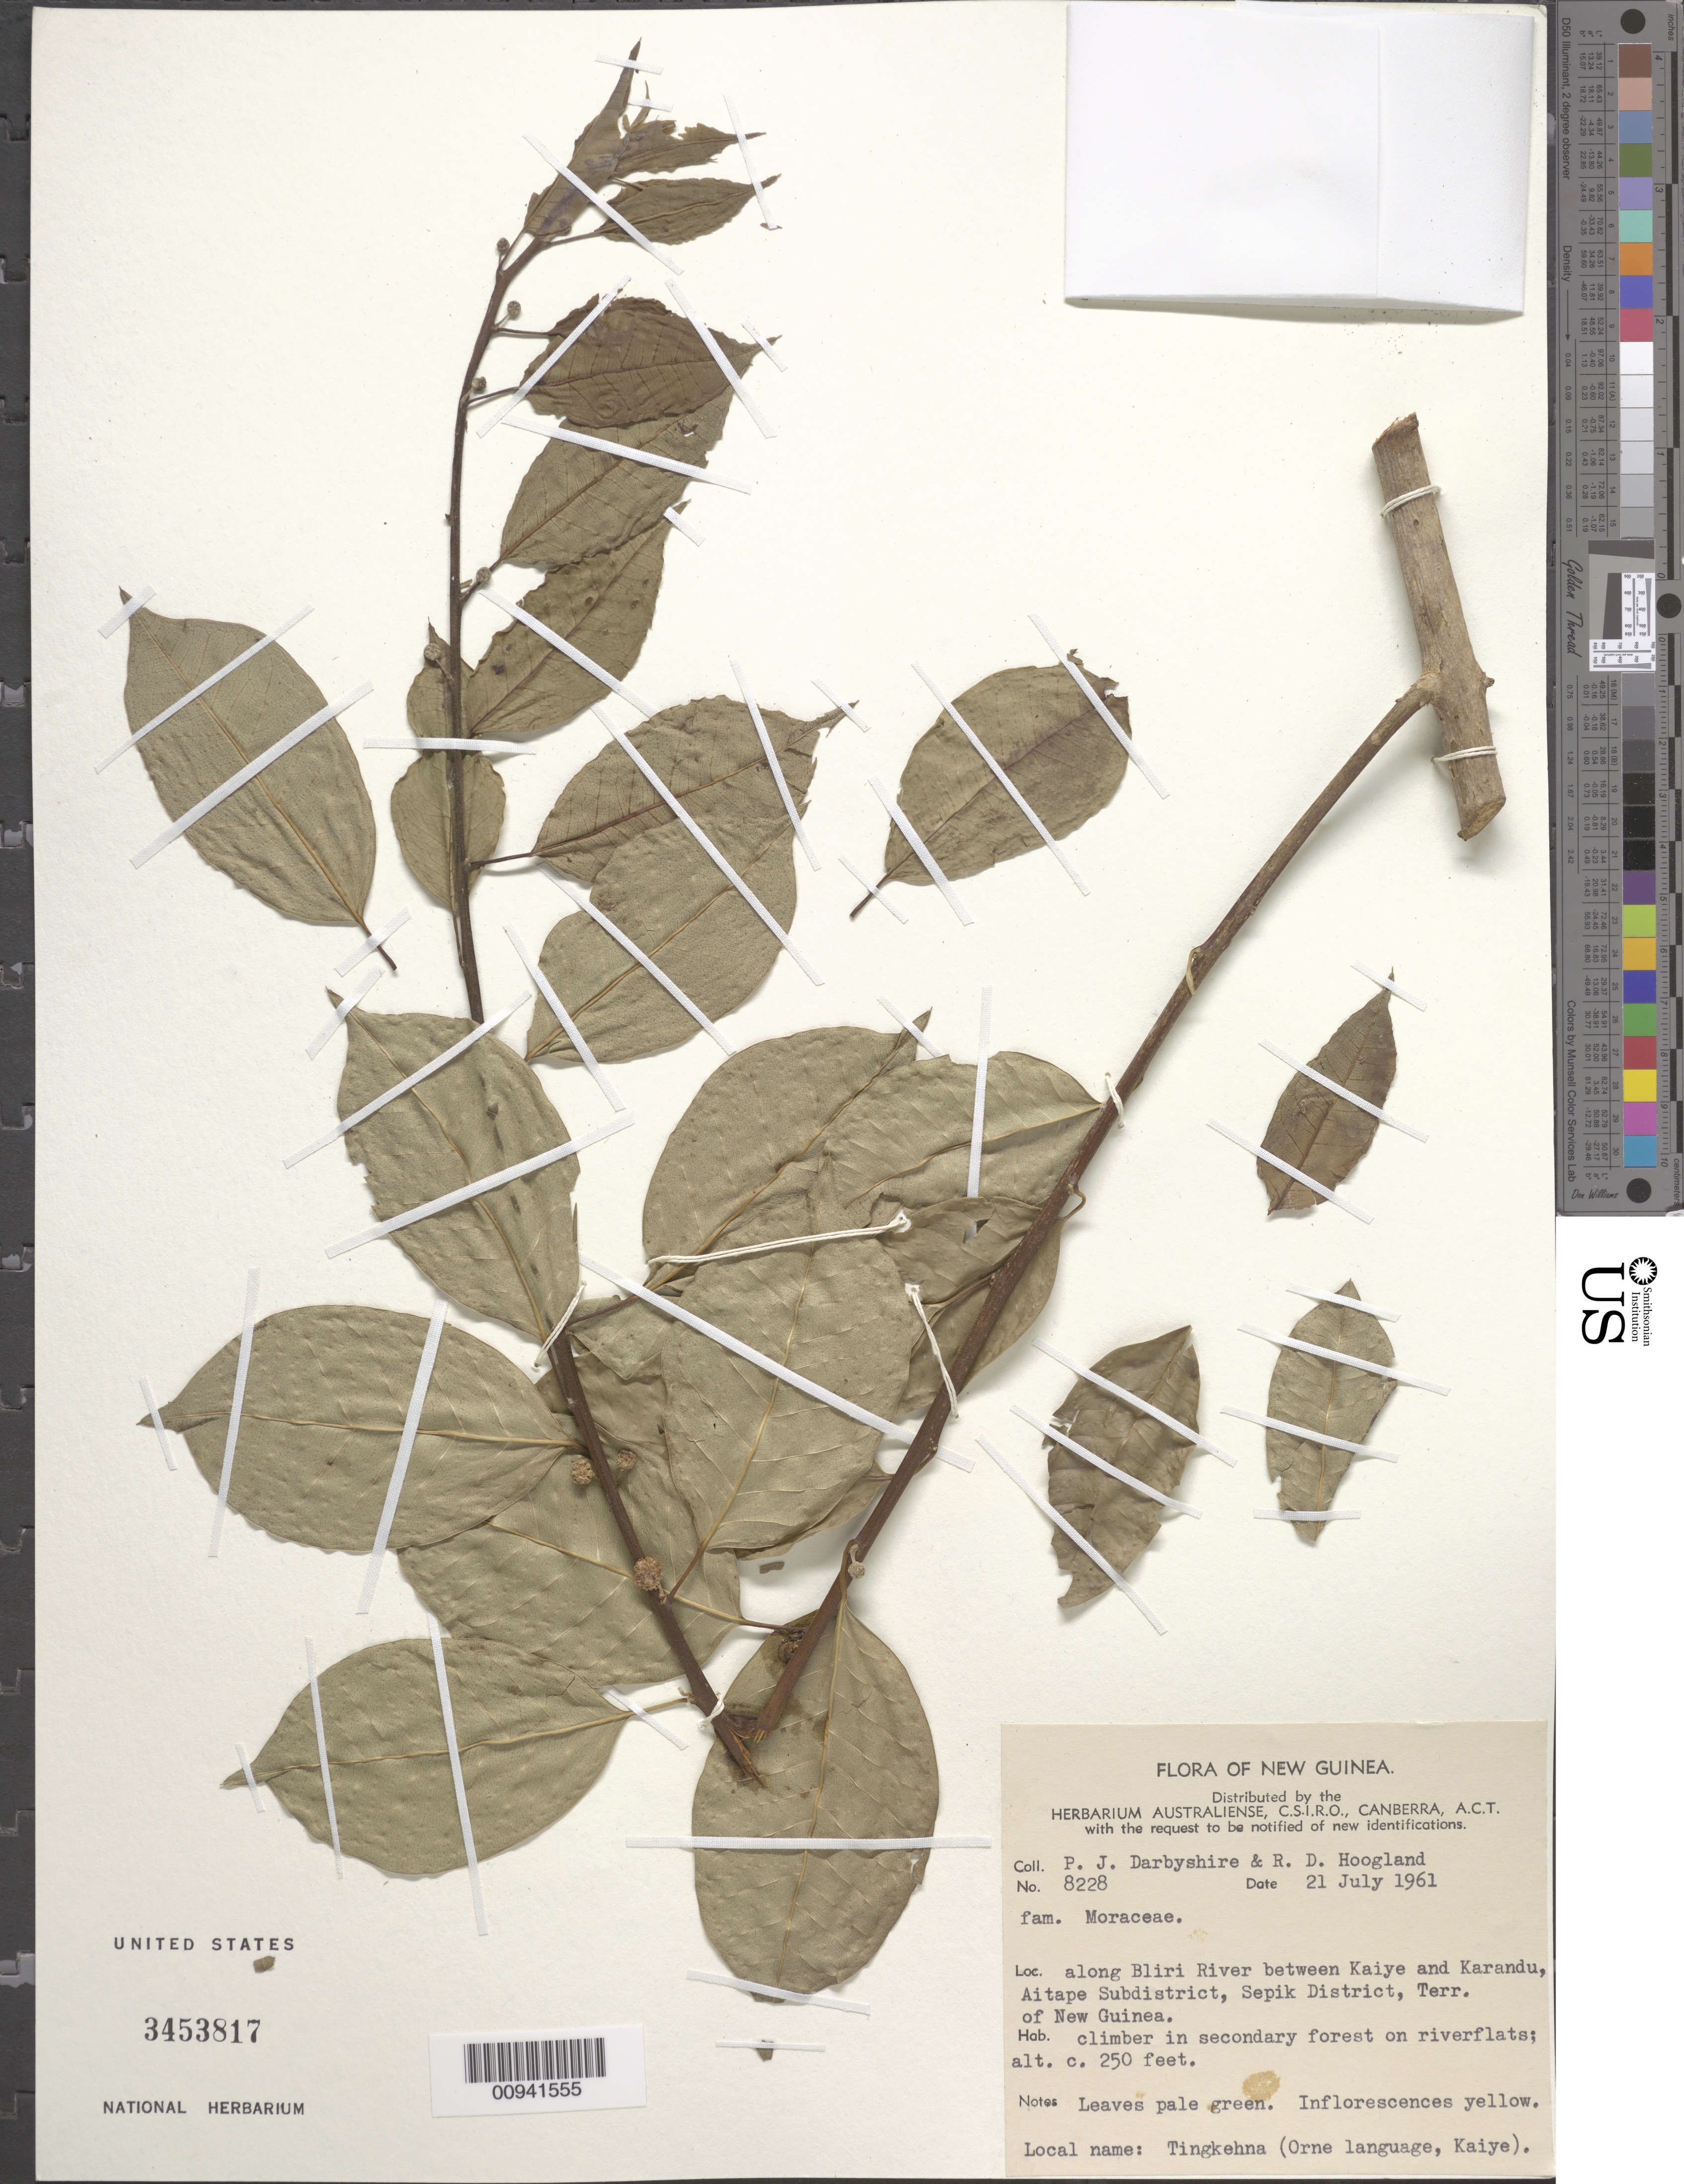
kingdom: Plantae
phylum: Tracheophyta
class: Magnoliopsida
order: Rosales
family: Moraceae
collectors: P. Darbyshire & R. D. Hoogland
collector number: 8228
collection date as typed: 21 Jul 1961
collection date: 1961-07-21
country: Papua New Guinea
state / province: Sandaun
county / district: Aitape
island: New Guinea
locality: along Bliri River between Kaiye and Karandu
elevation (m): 76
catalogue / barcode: US 3453817